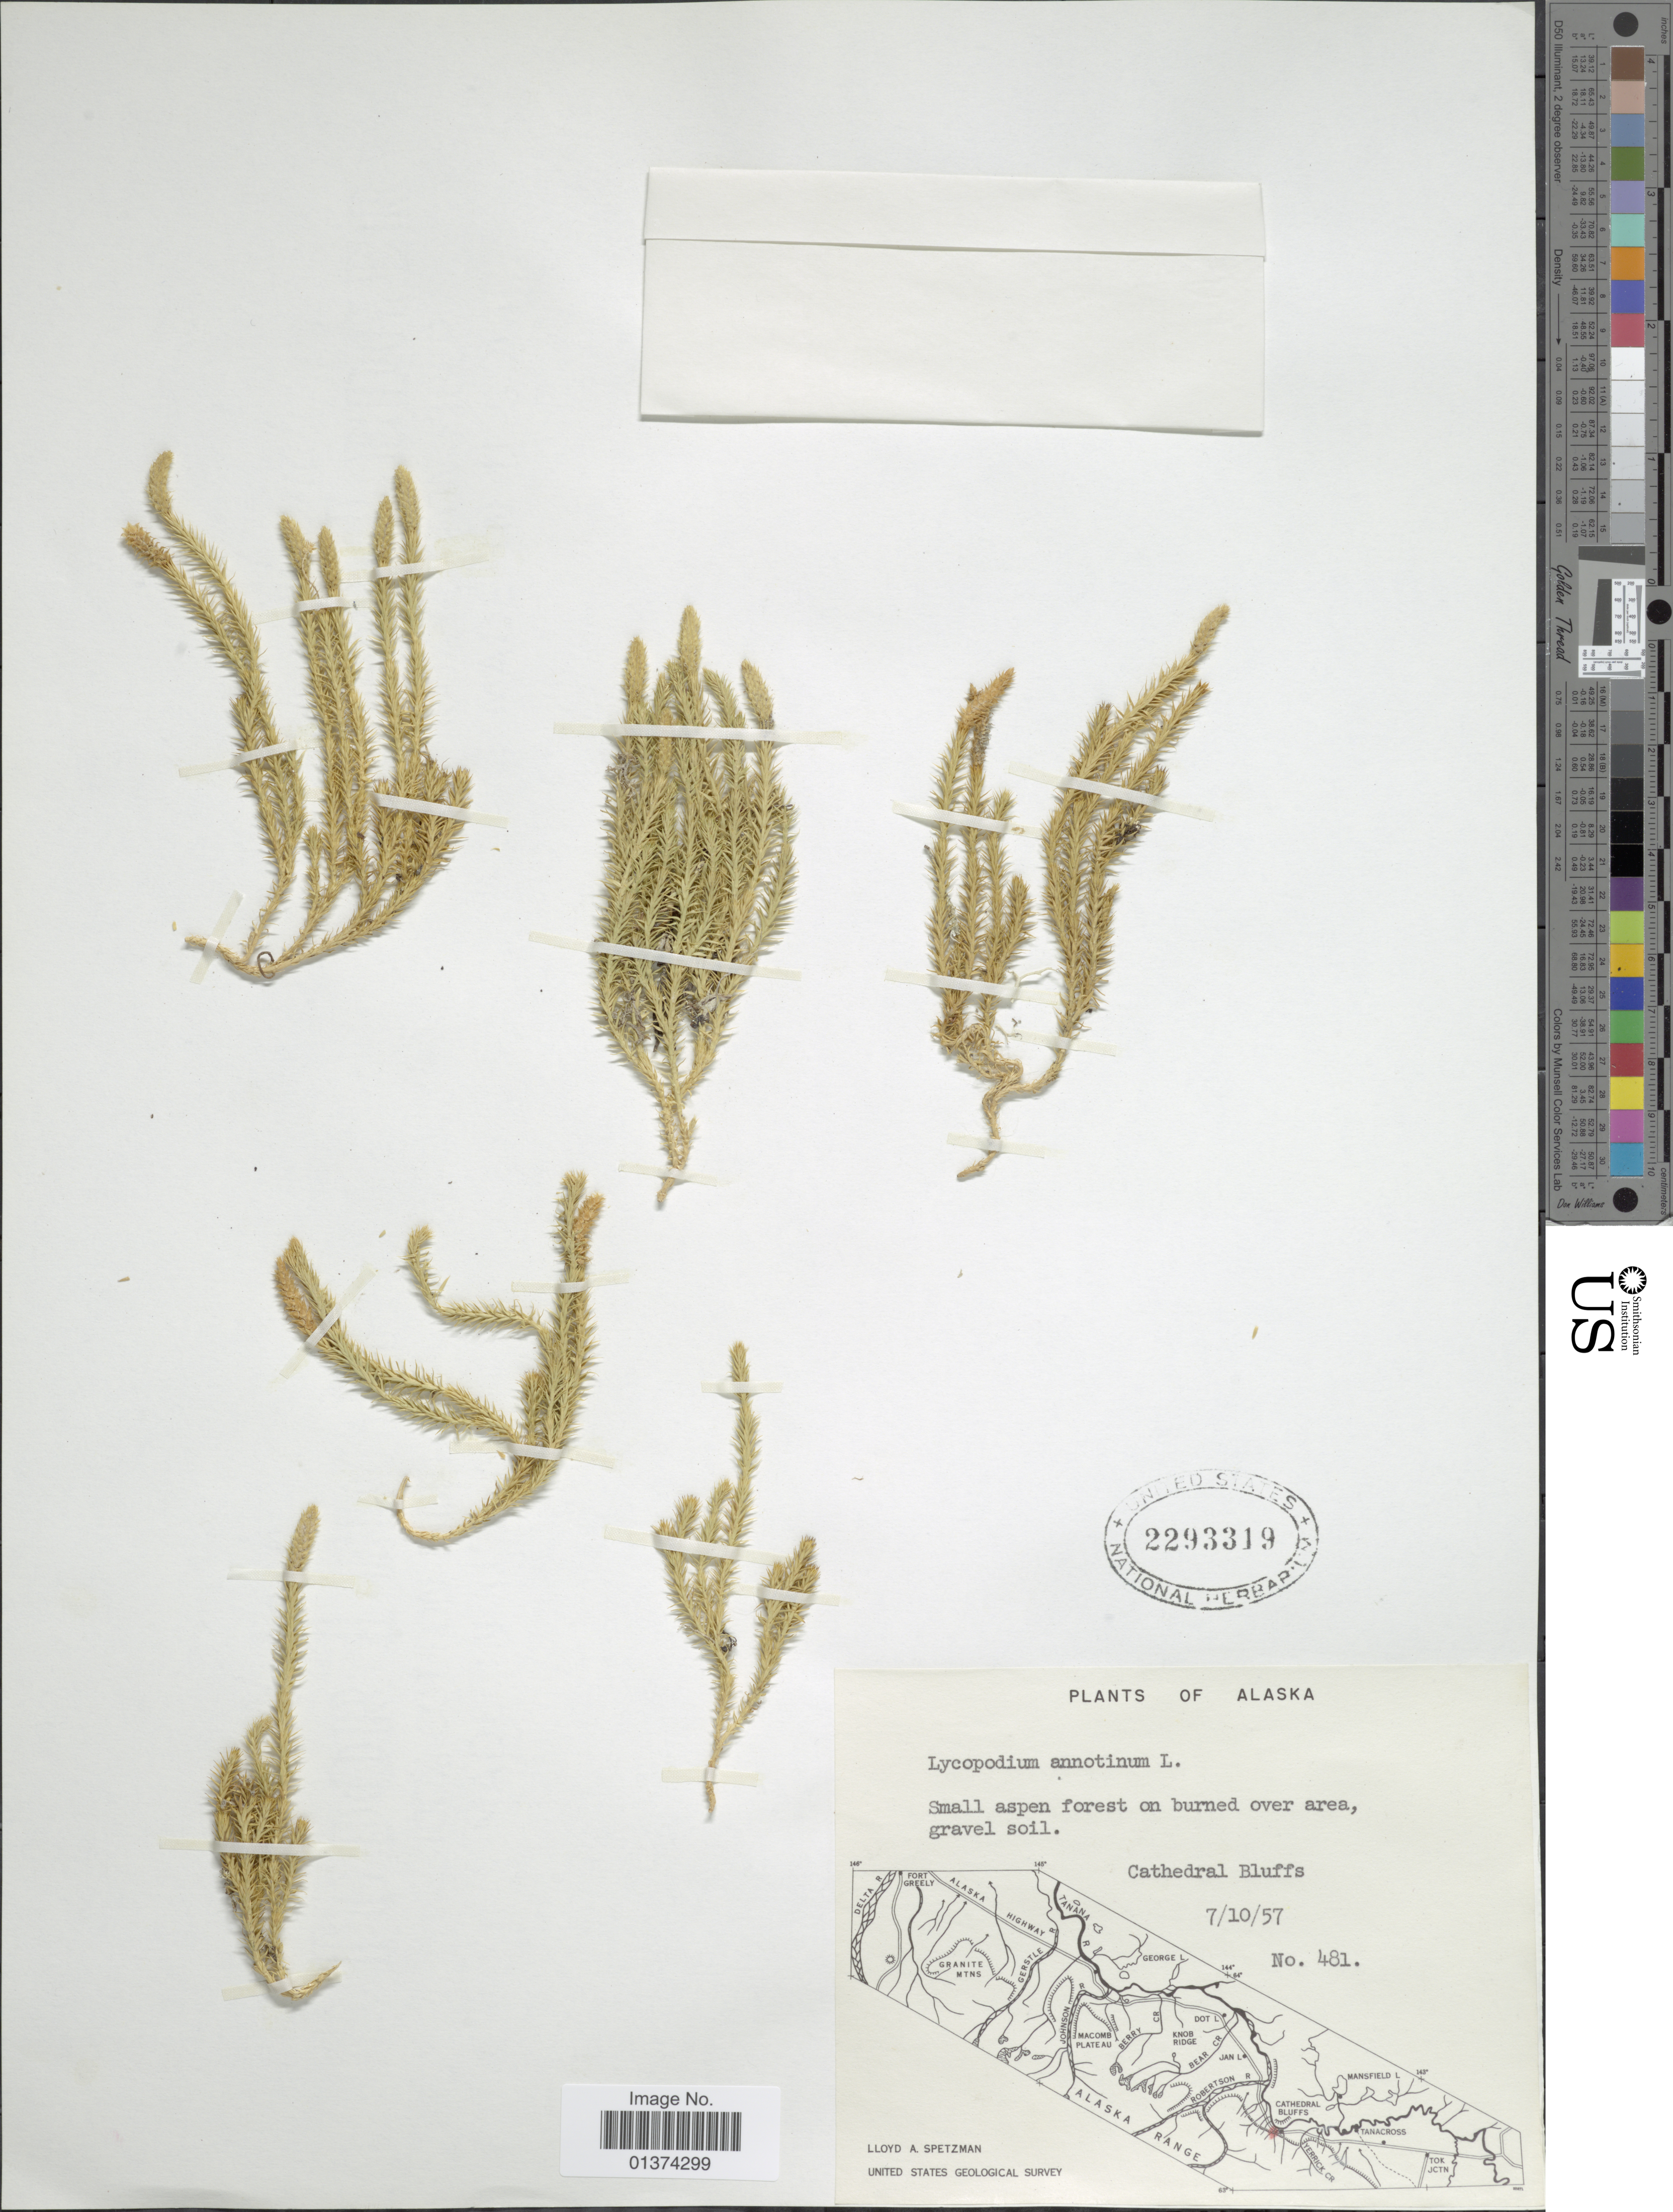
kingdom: Plantae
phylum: Tracheophyta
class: Lycopodiopsida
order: Lycopodiales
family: Lycopodiaceae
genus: Spinulum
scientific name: Spinulum annotinum subsp. annotinum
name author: (L.) A. Haines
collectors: L. Spetzman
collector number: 481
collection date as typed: Transcribed d/m/y: 10/7/57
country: United States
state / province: Alaska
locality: Cathedral Bluffs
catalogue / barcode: US 2293319